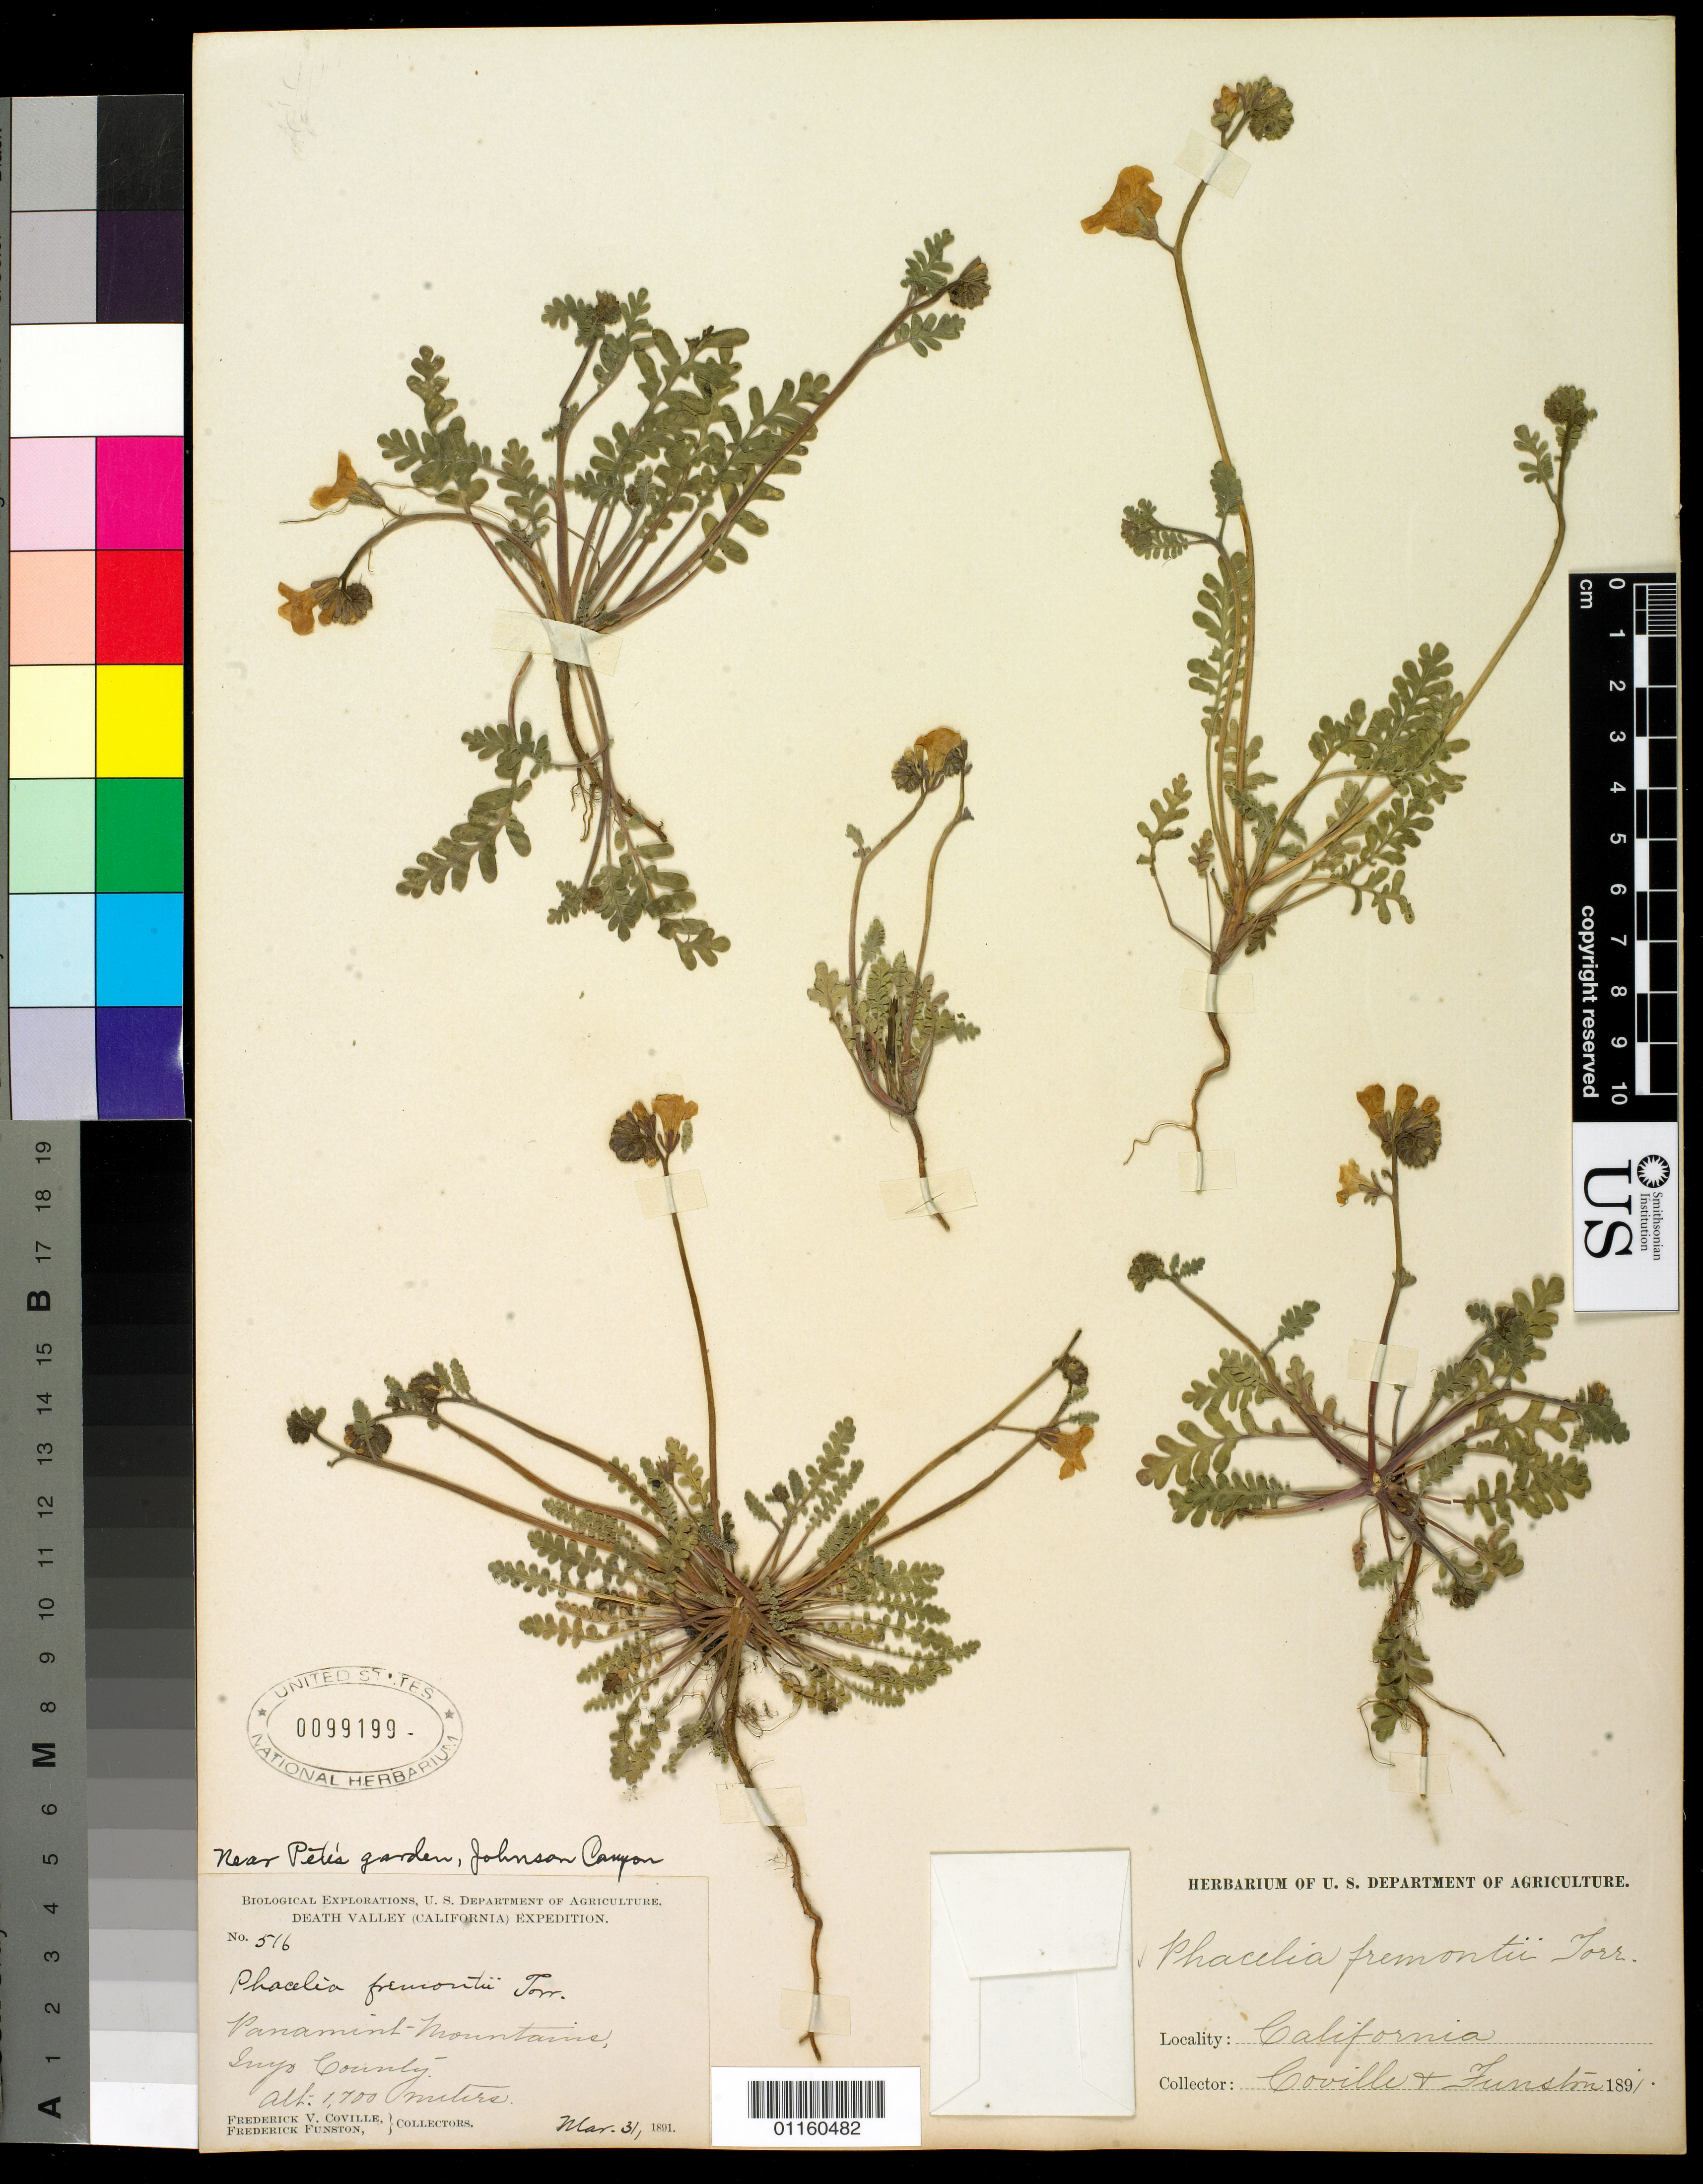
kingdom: Plantae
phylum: Tracheophyta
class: Magnoliopsida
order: Boraginales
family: Hydrophyllaceae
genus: Phacelia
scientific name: Phacelia fremontii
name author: Torr. in Ives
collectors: F. V. Coville & F. Funston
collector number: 516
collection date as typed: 31 Mar 1891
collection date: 1891-03-31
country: United States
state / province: California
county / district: Inyo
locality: Panamint Mts., near Peter's Garden, Johnson Canyon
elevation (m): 1700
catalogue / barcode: US 99190